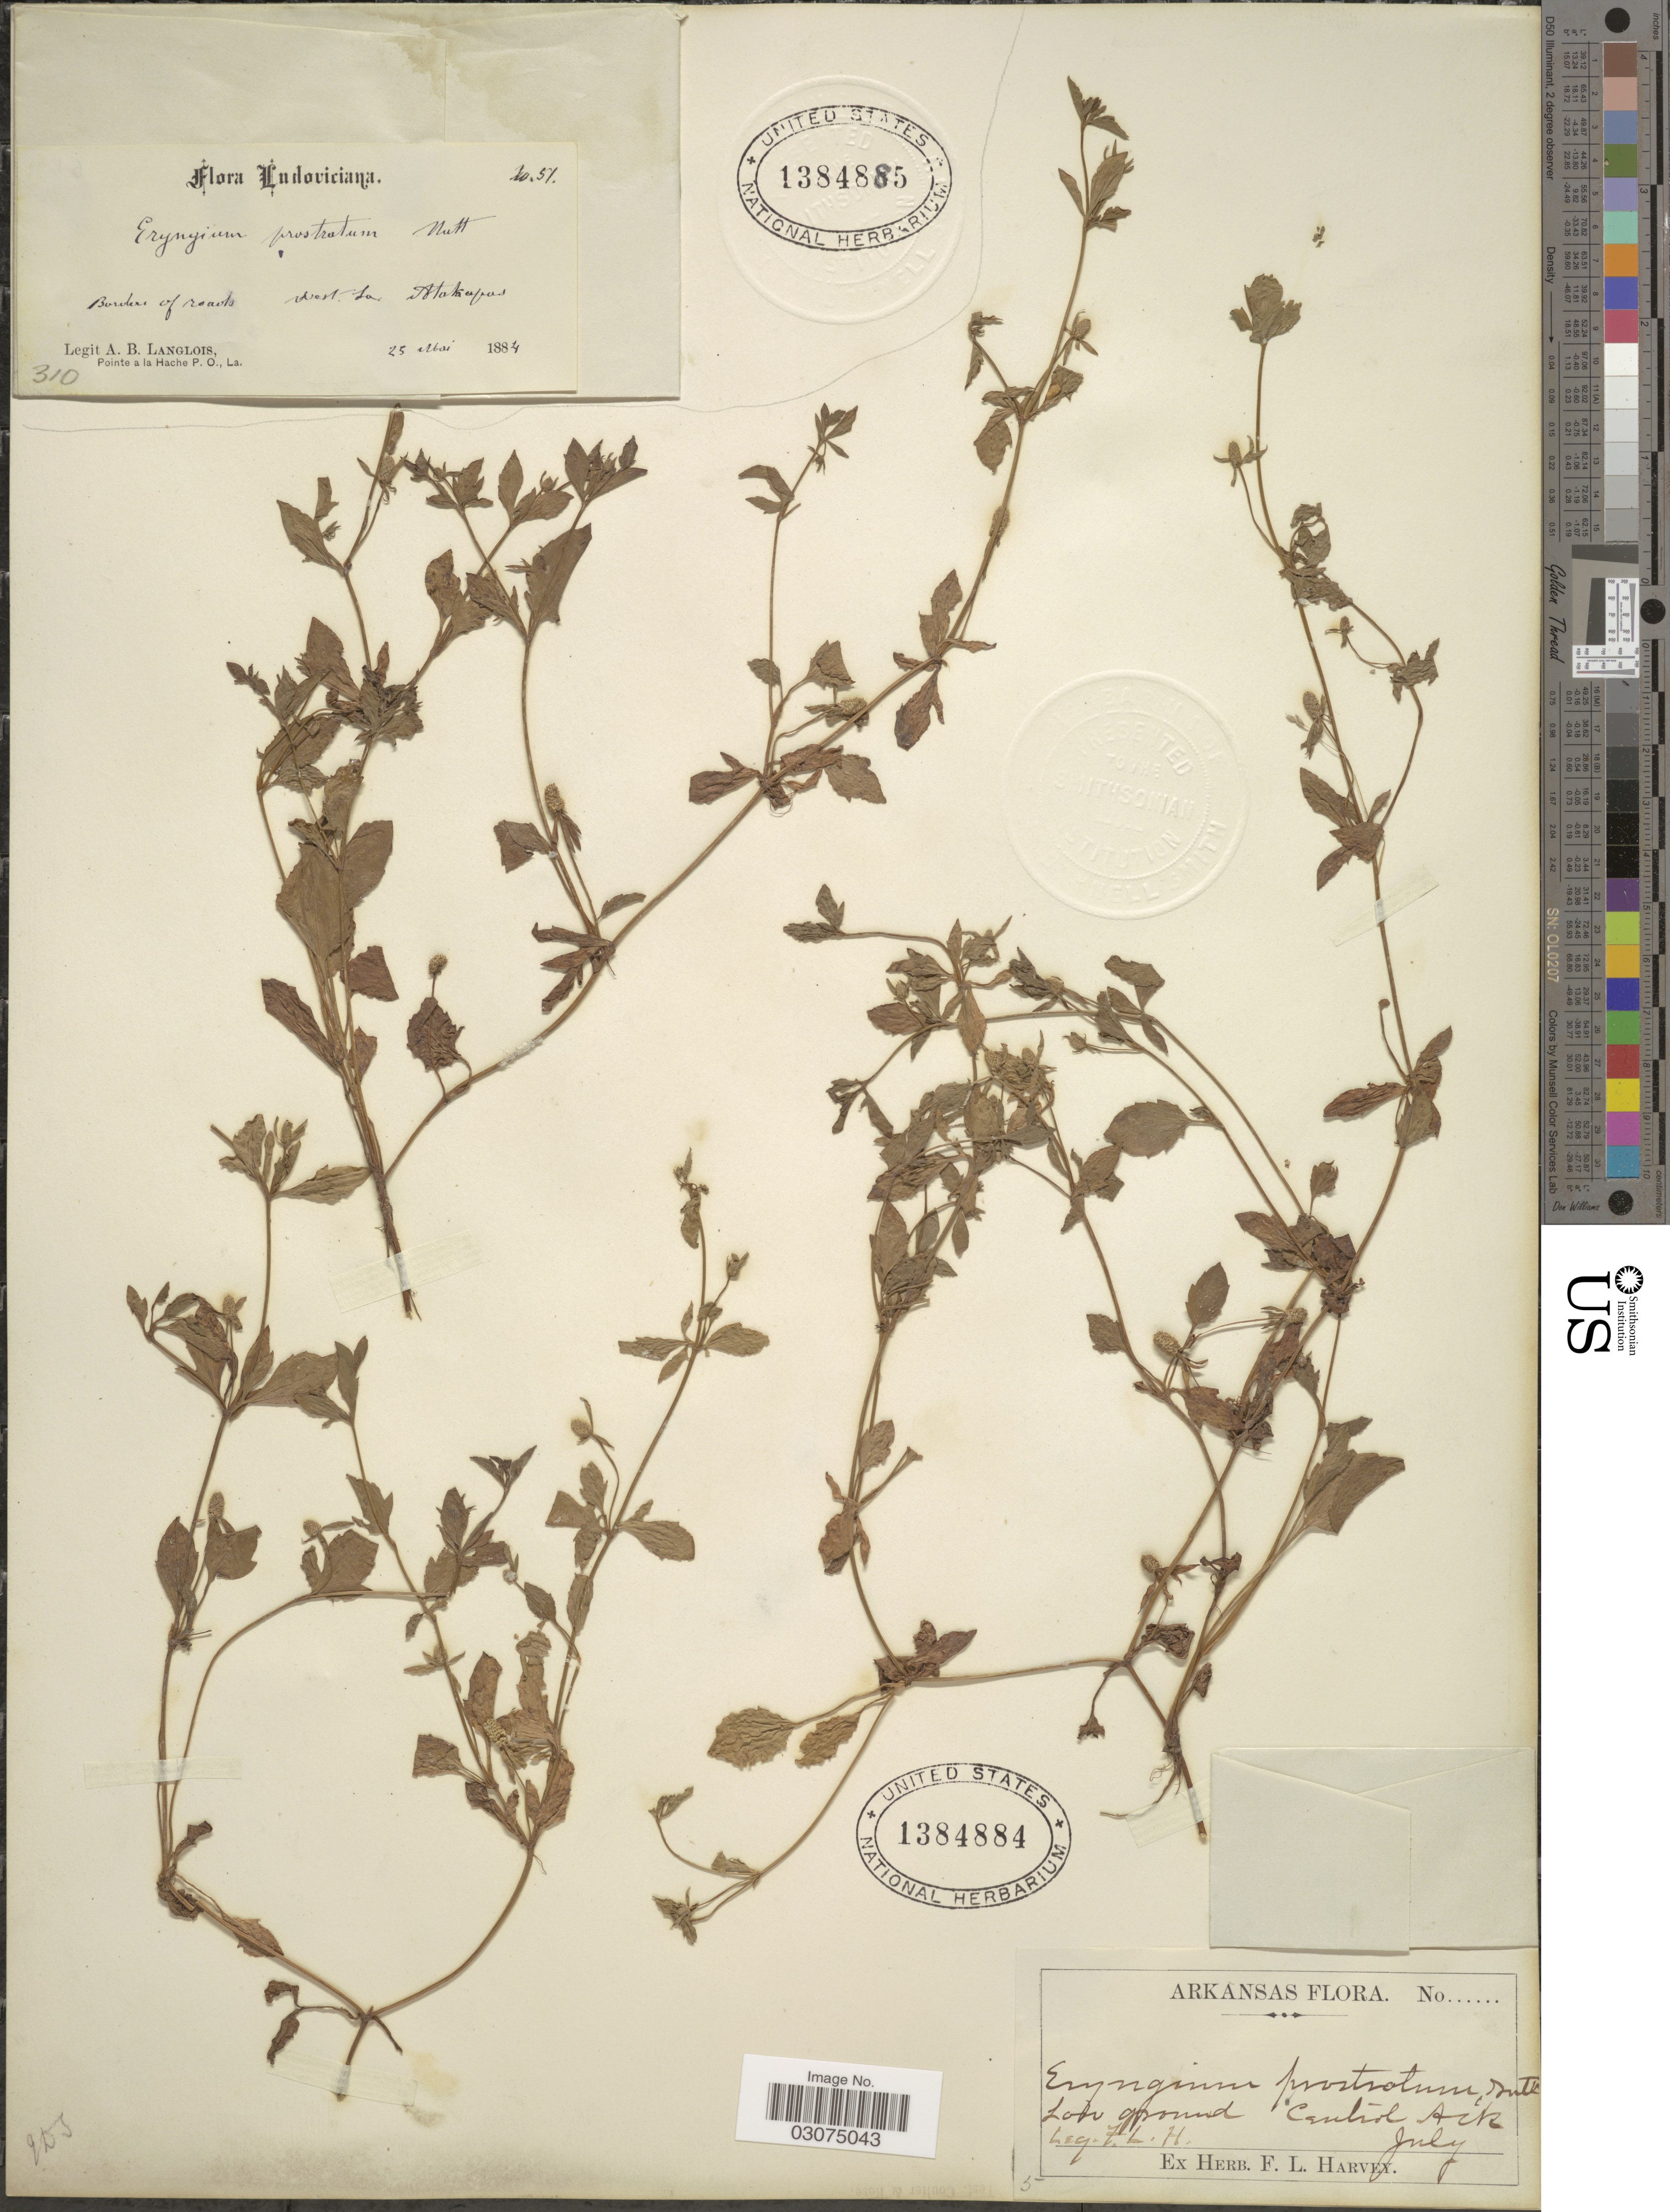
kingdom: Plantae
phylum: Tracheophyta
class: Magnoliopsida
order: Apiales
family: Apiaceae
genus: Eryngium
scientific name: Eryngium prostratum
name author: Nutt. ex DC.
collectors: A. Langlois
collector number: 51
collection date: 1884-05-25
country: United States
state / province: Louisiana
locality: West. La. Atakapas.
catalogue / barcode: US 1384885